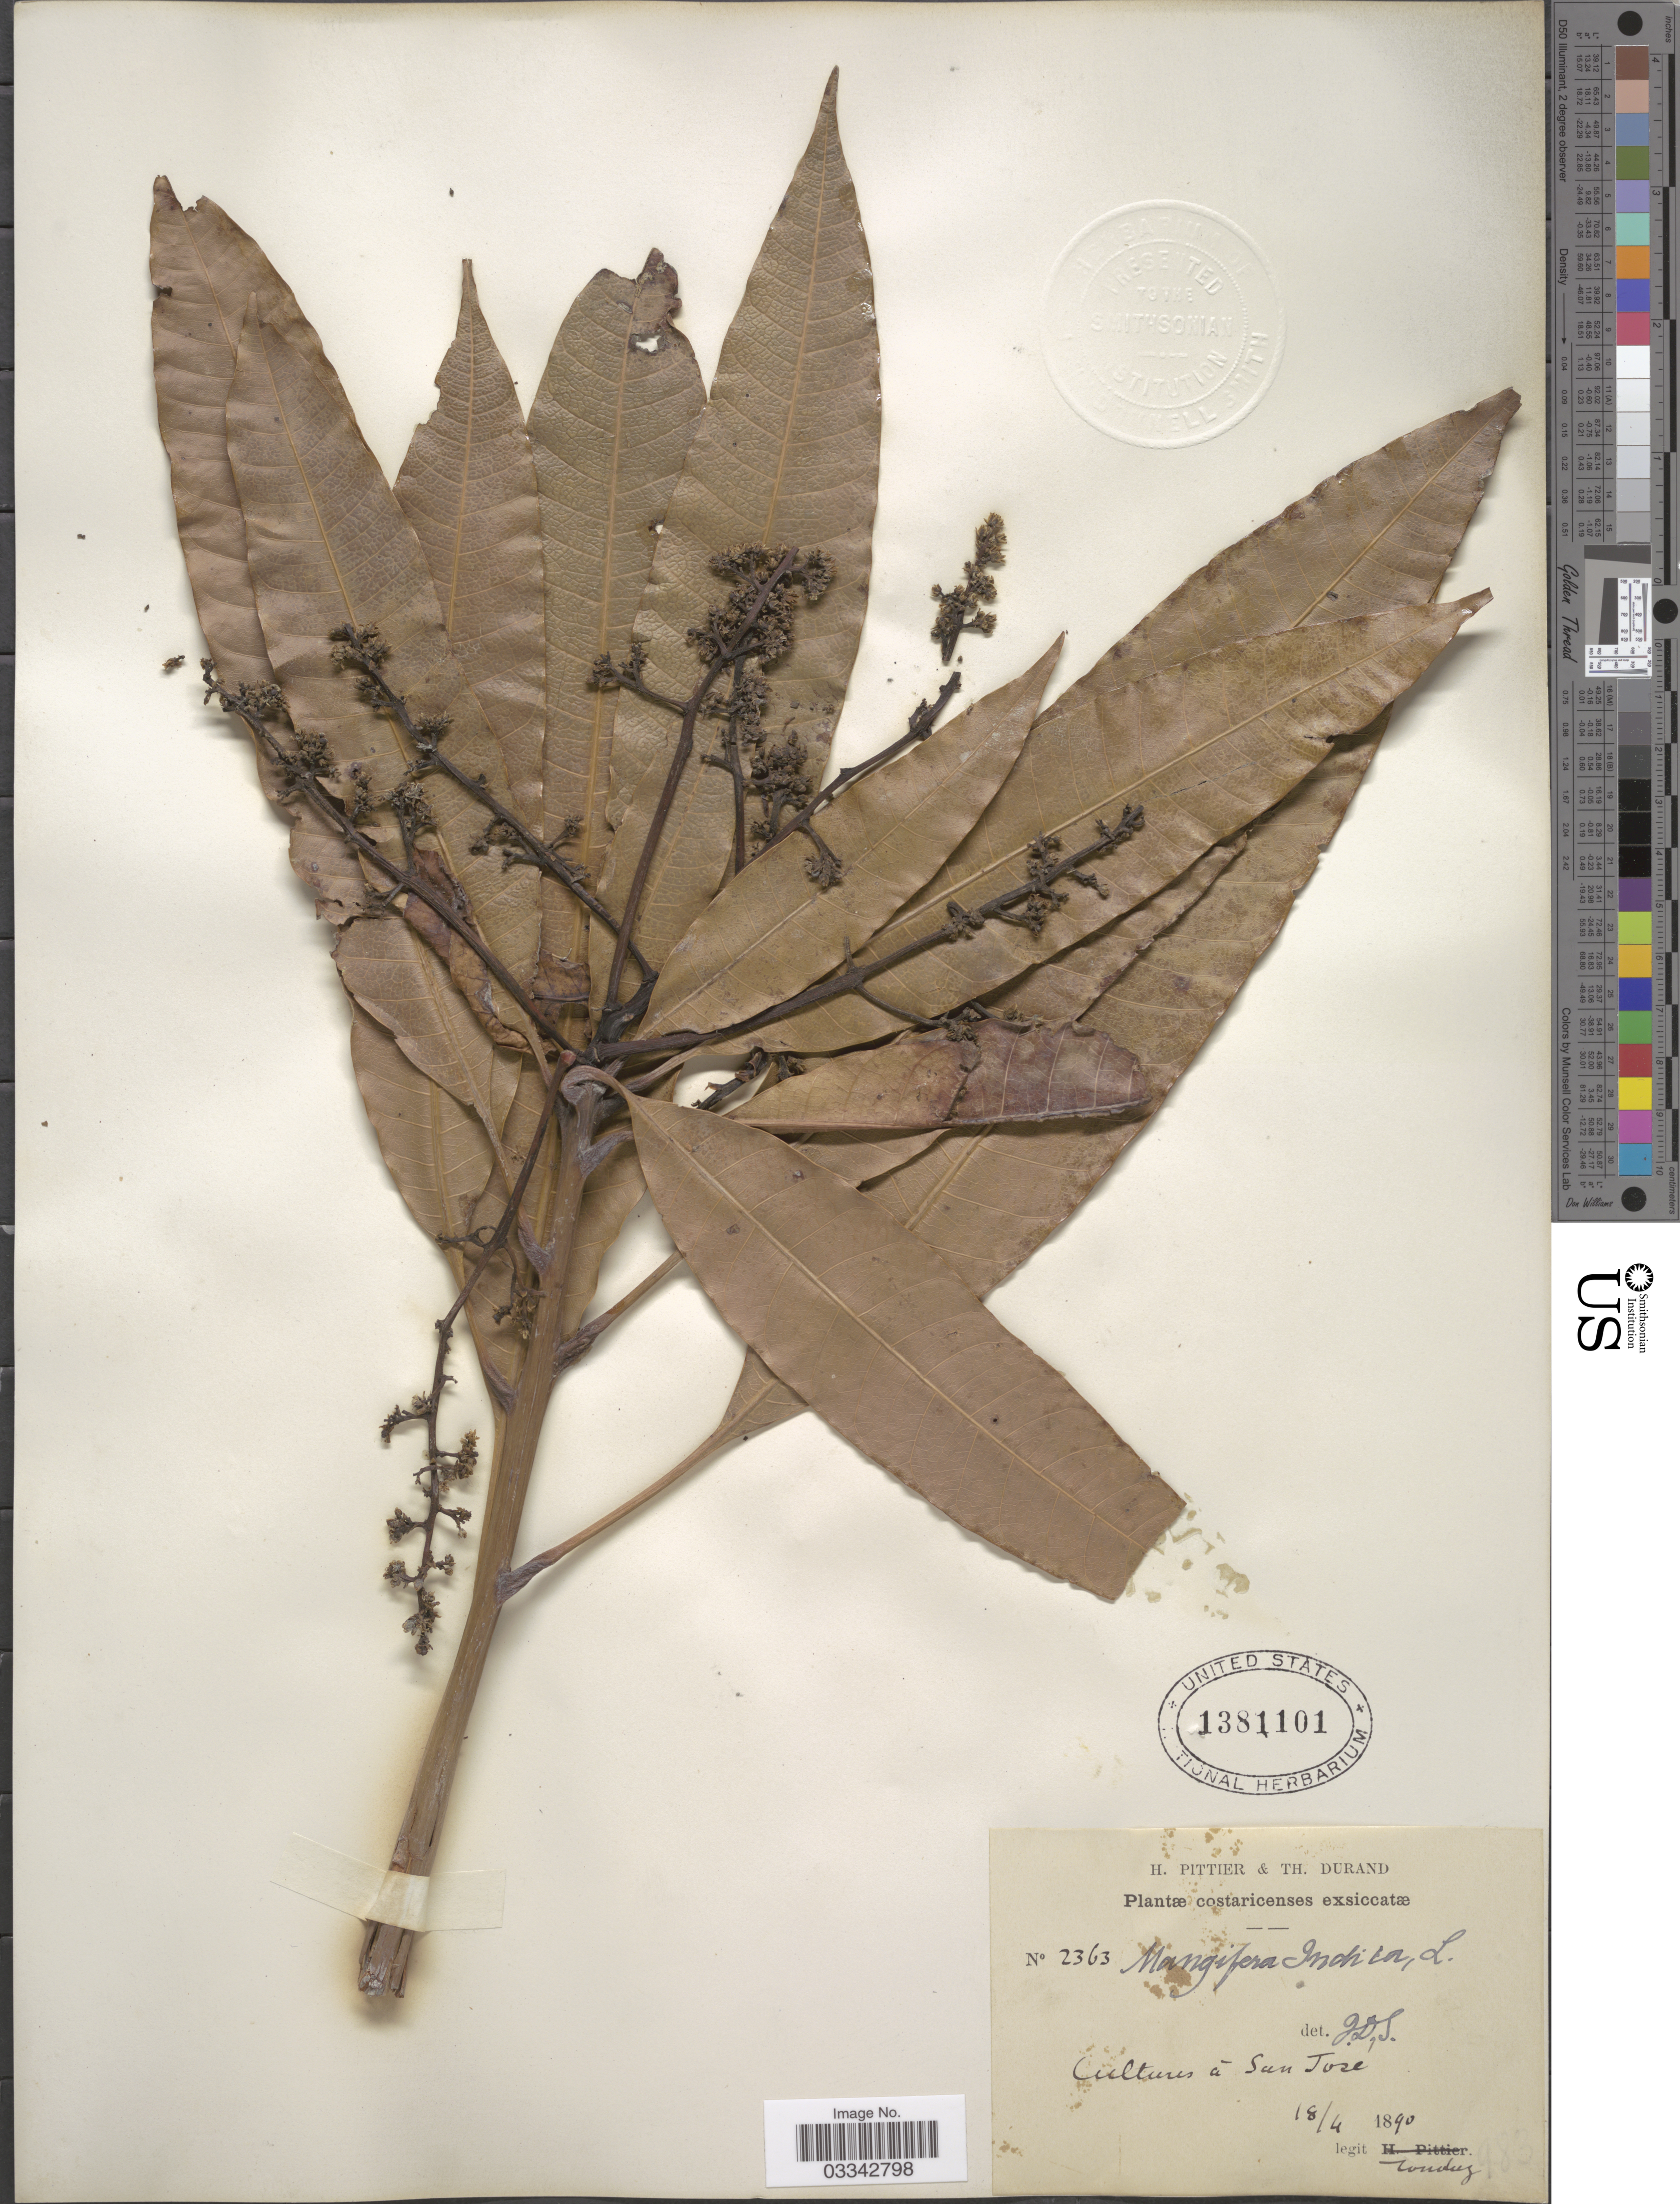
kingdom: Plantae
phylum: Tracheophyta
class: Magnoliopsida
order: Sapindales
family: Anacardiaceae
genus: Mangifera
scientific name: Mangifera indica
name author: L.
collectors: Tonduz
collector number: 2363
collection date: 1890-04-18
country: Costa Rica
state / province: San José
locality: Cultures á San Jose.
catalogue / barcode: US 1381101